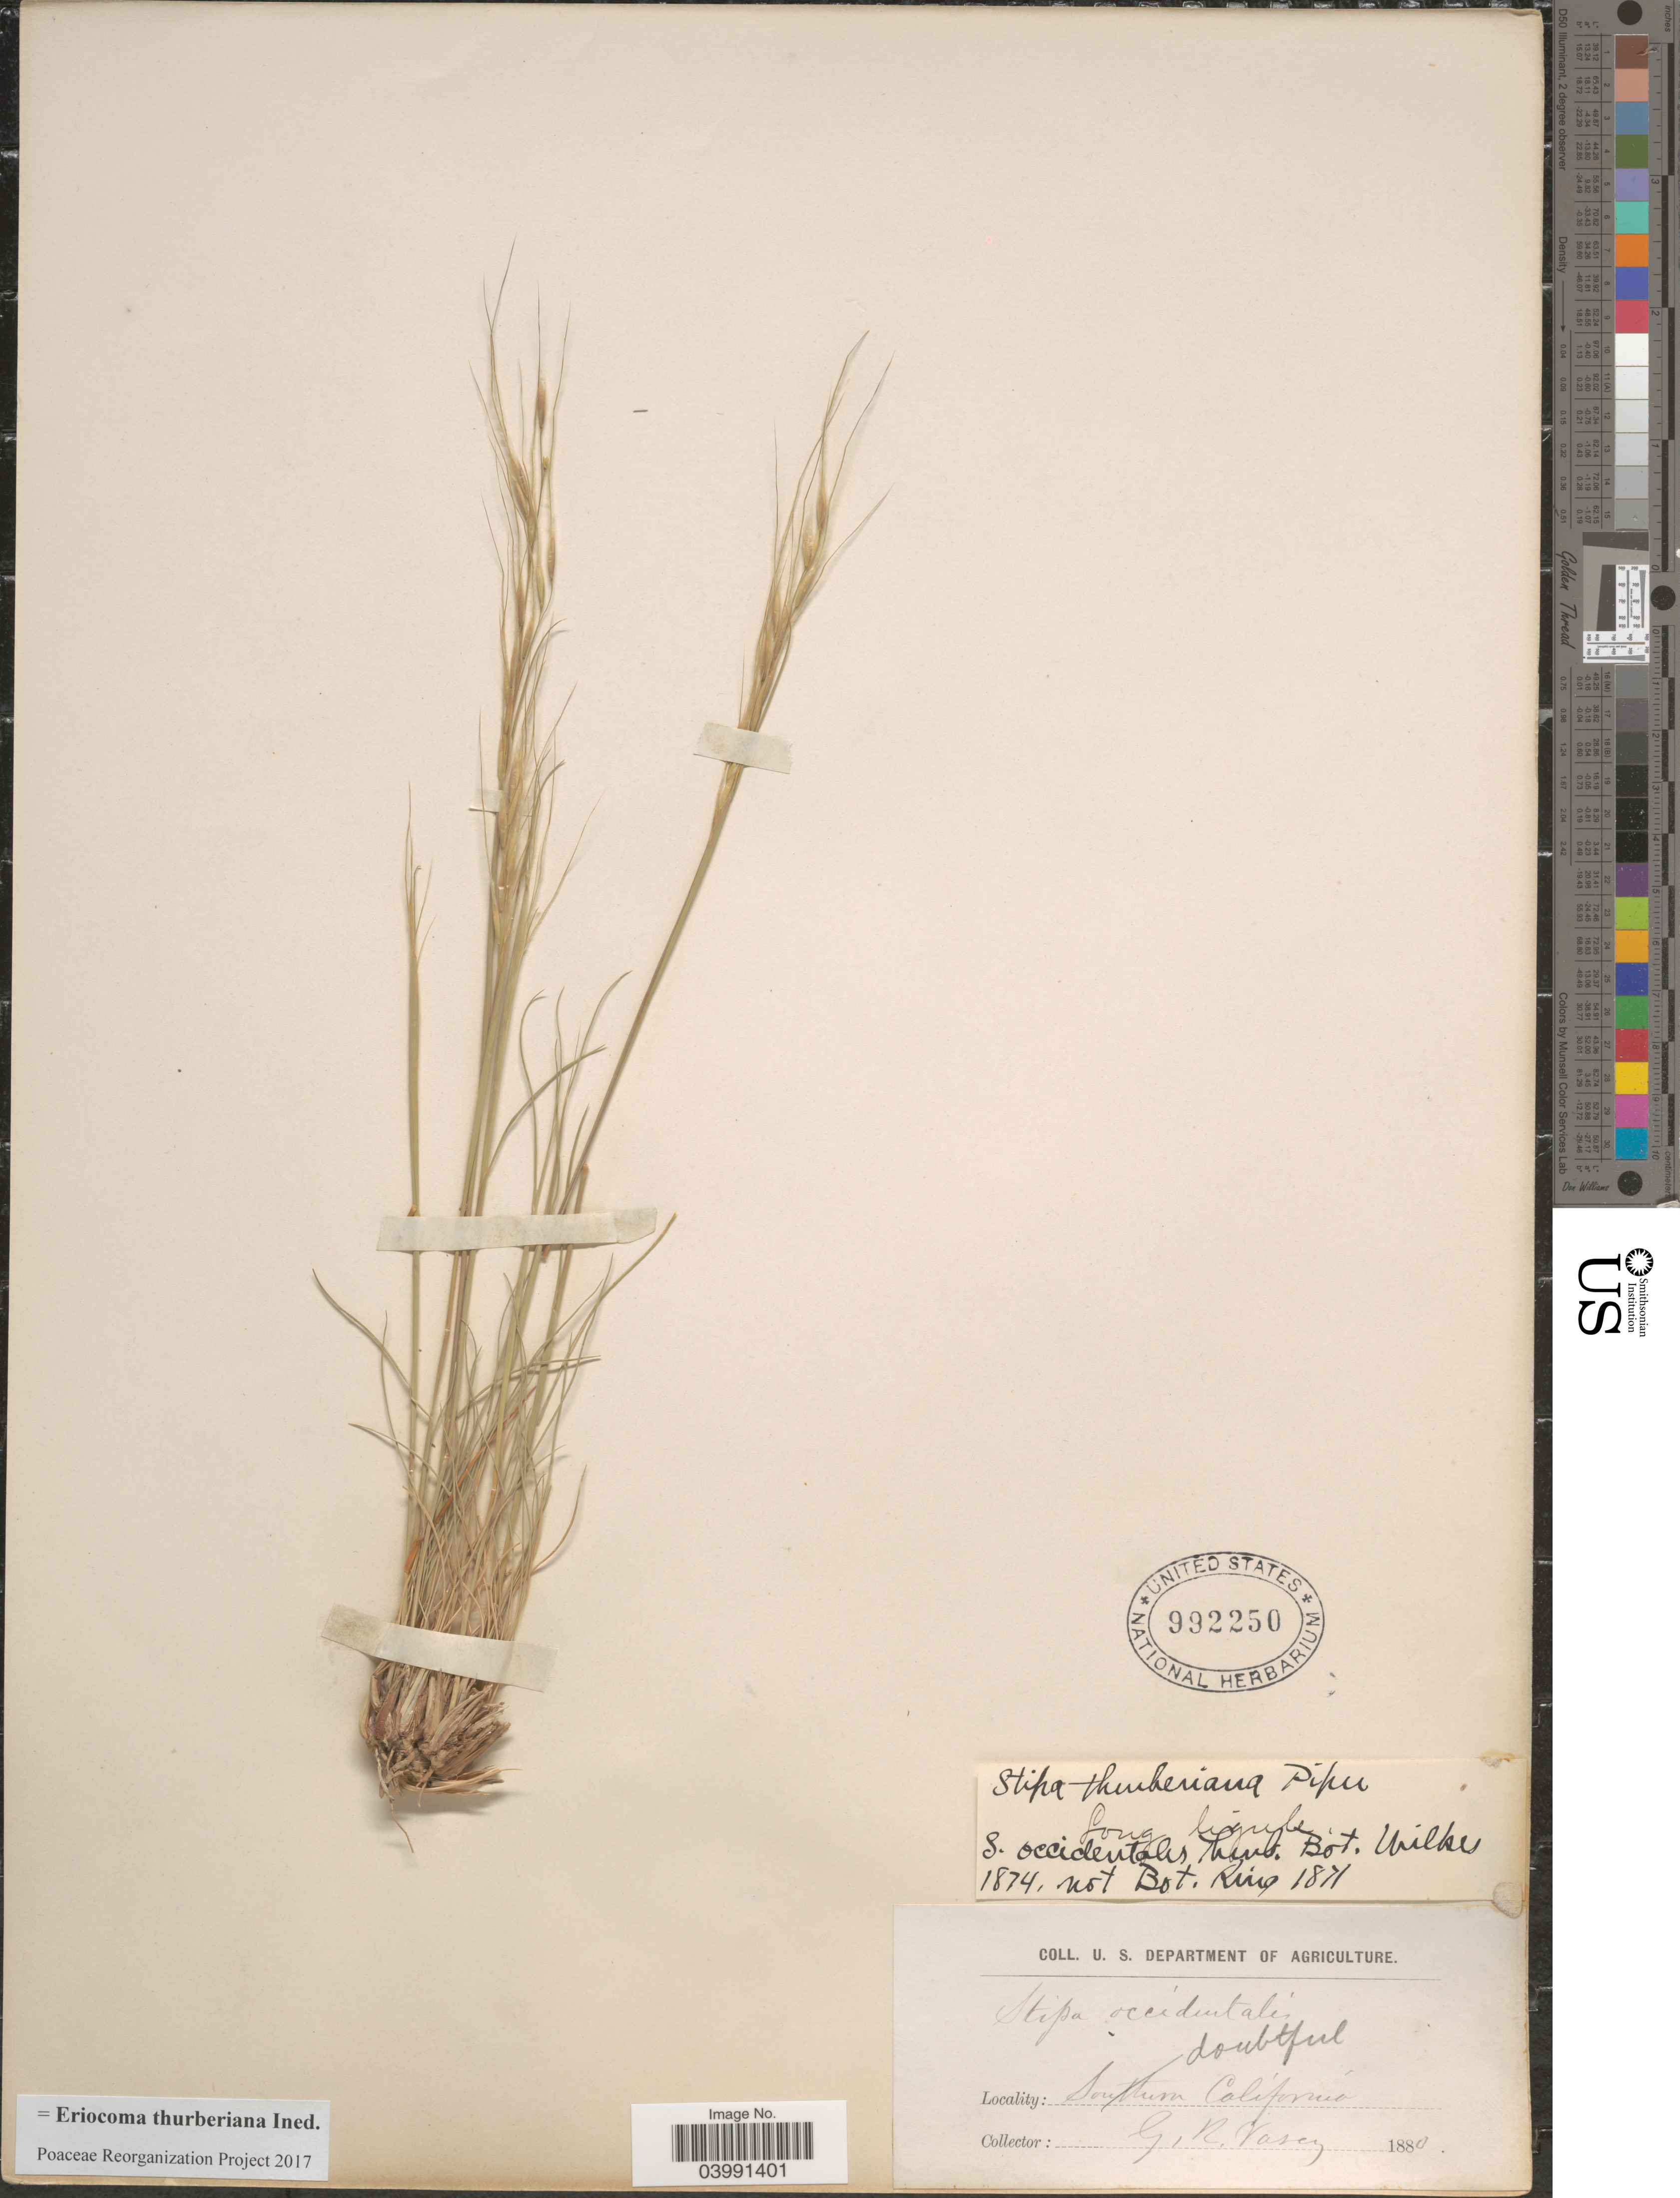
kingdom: Plantae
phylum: Tracheophyta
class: Liliopsida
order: Poales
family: Poaceae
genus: Eriocoma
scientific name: Eriocoma thurberiana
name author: (Piper) Romasch.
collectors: G. R. Vasey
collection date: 1880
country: United States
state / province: California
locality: Southern [unsure placement] California.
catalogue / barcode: US 992250